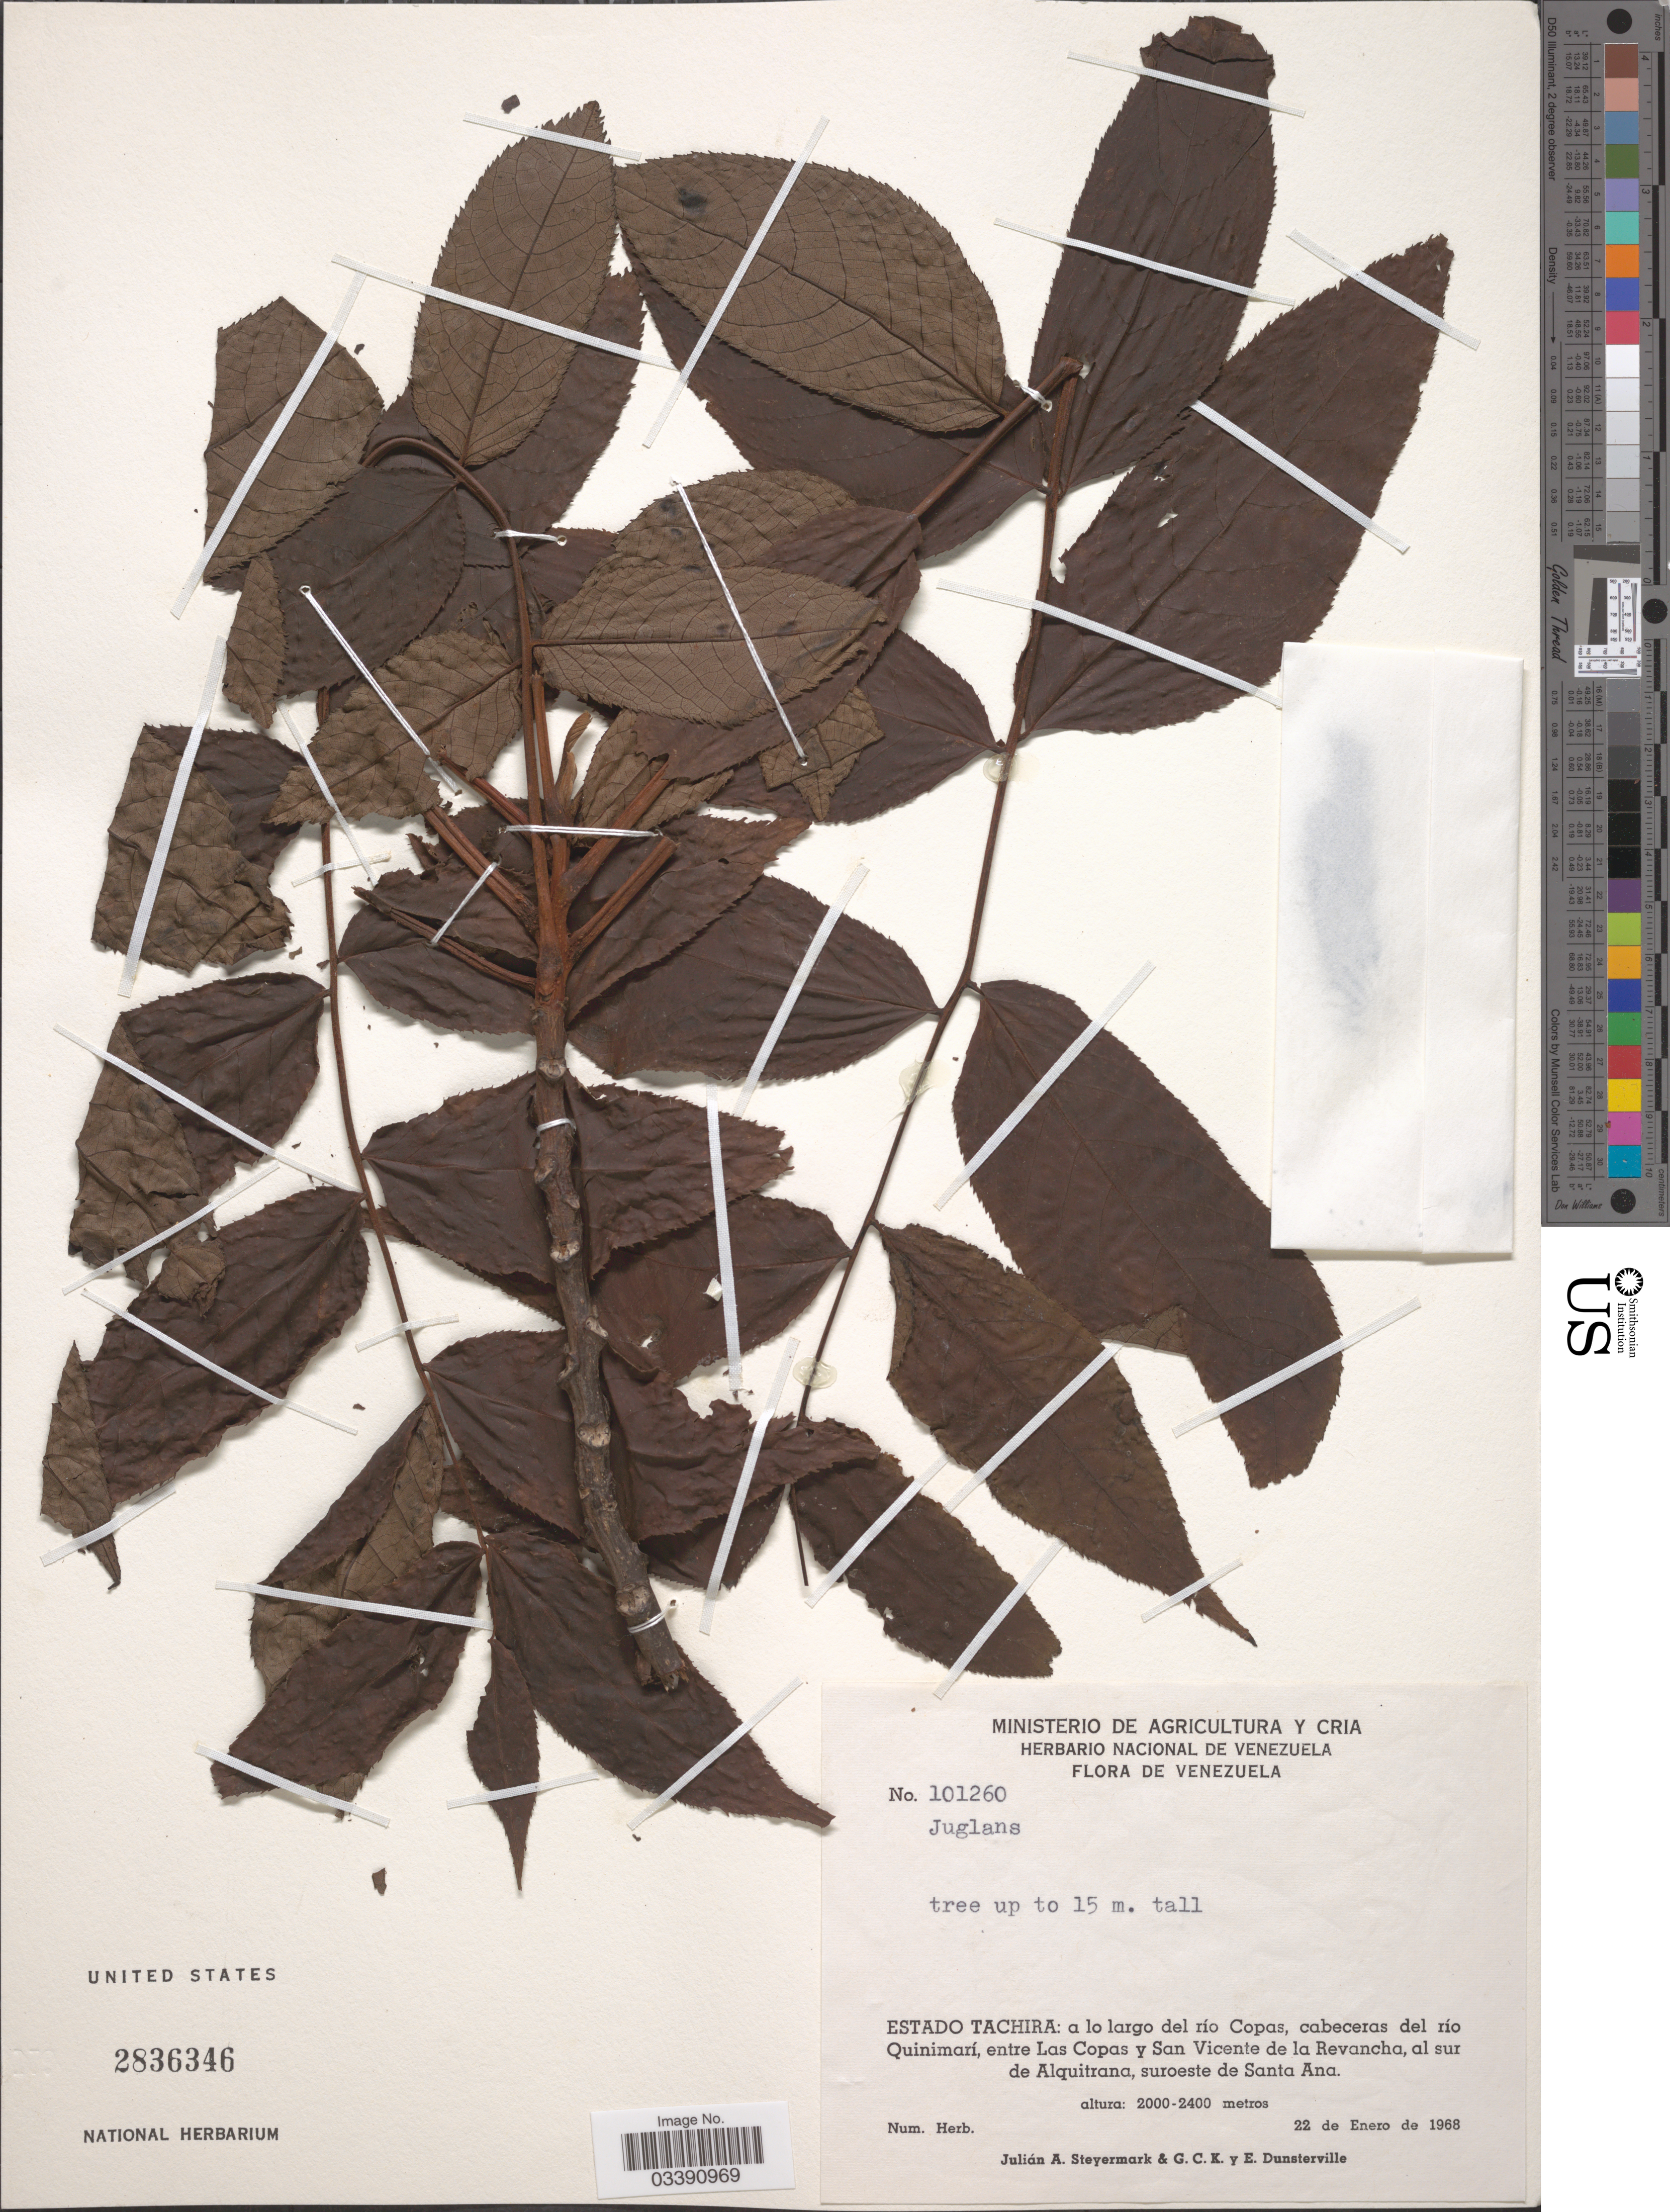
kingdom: Plantae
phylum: Tracheophyta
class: Magnoliopsida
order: Fagales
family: Juglandaceae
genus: Juglans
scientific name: Juglans sp.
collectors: J. Steyermark, G. C. K. Dunsterville & E. Dunsterville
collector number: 101260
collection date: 1968-01-22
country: Venezuela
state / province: Tachira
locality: A lo largo del río Copas, cabeceras del río Quinimarí, entre Las Copas y San Vicente de la Revancha, al sur de Alquitrana, suroeste de Santa Ana.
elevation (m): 2000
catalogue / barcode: US 2836346